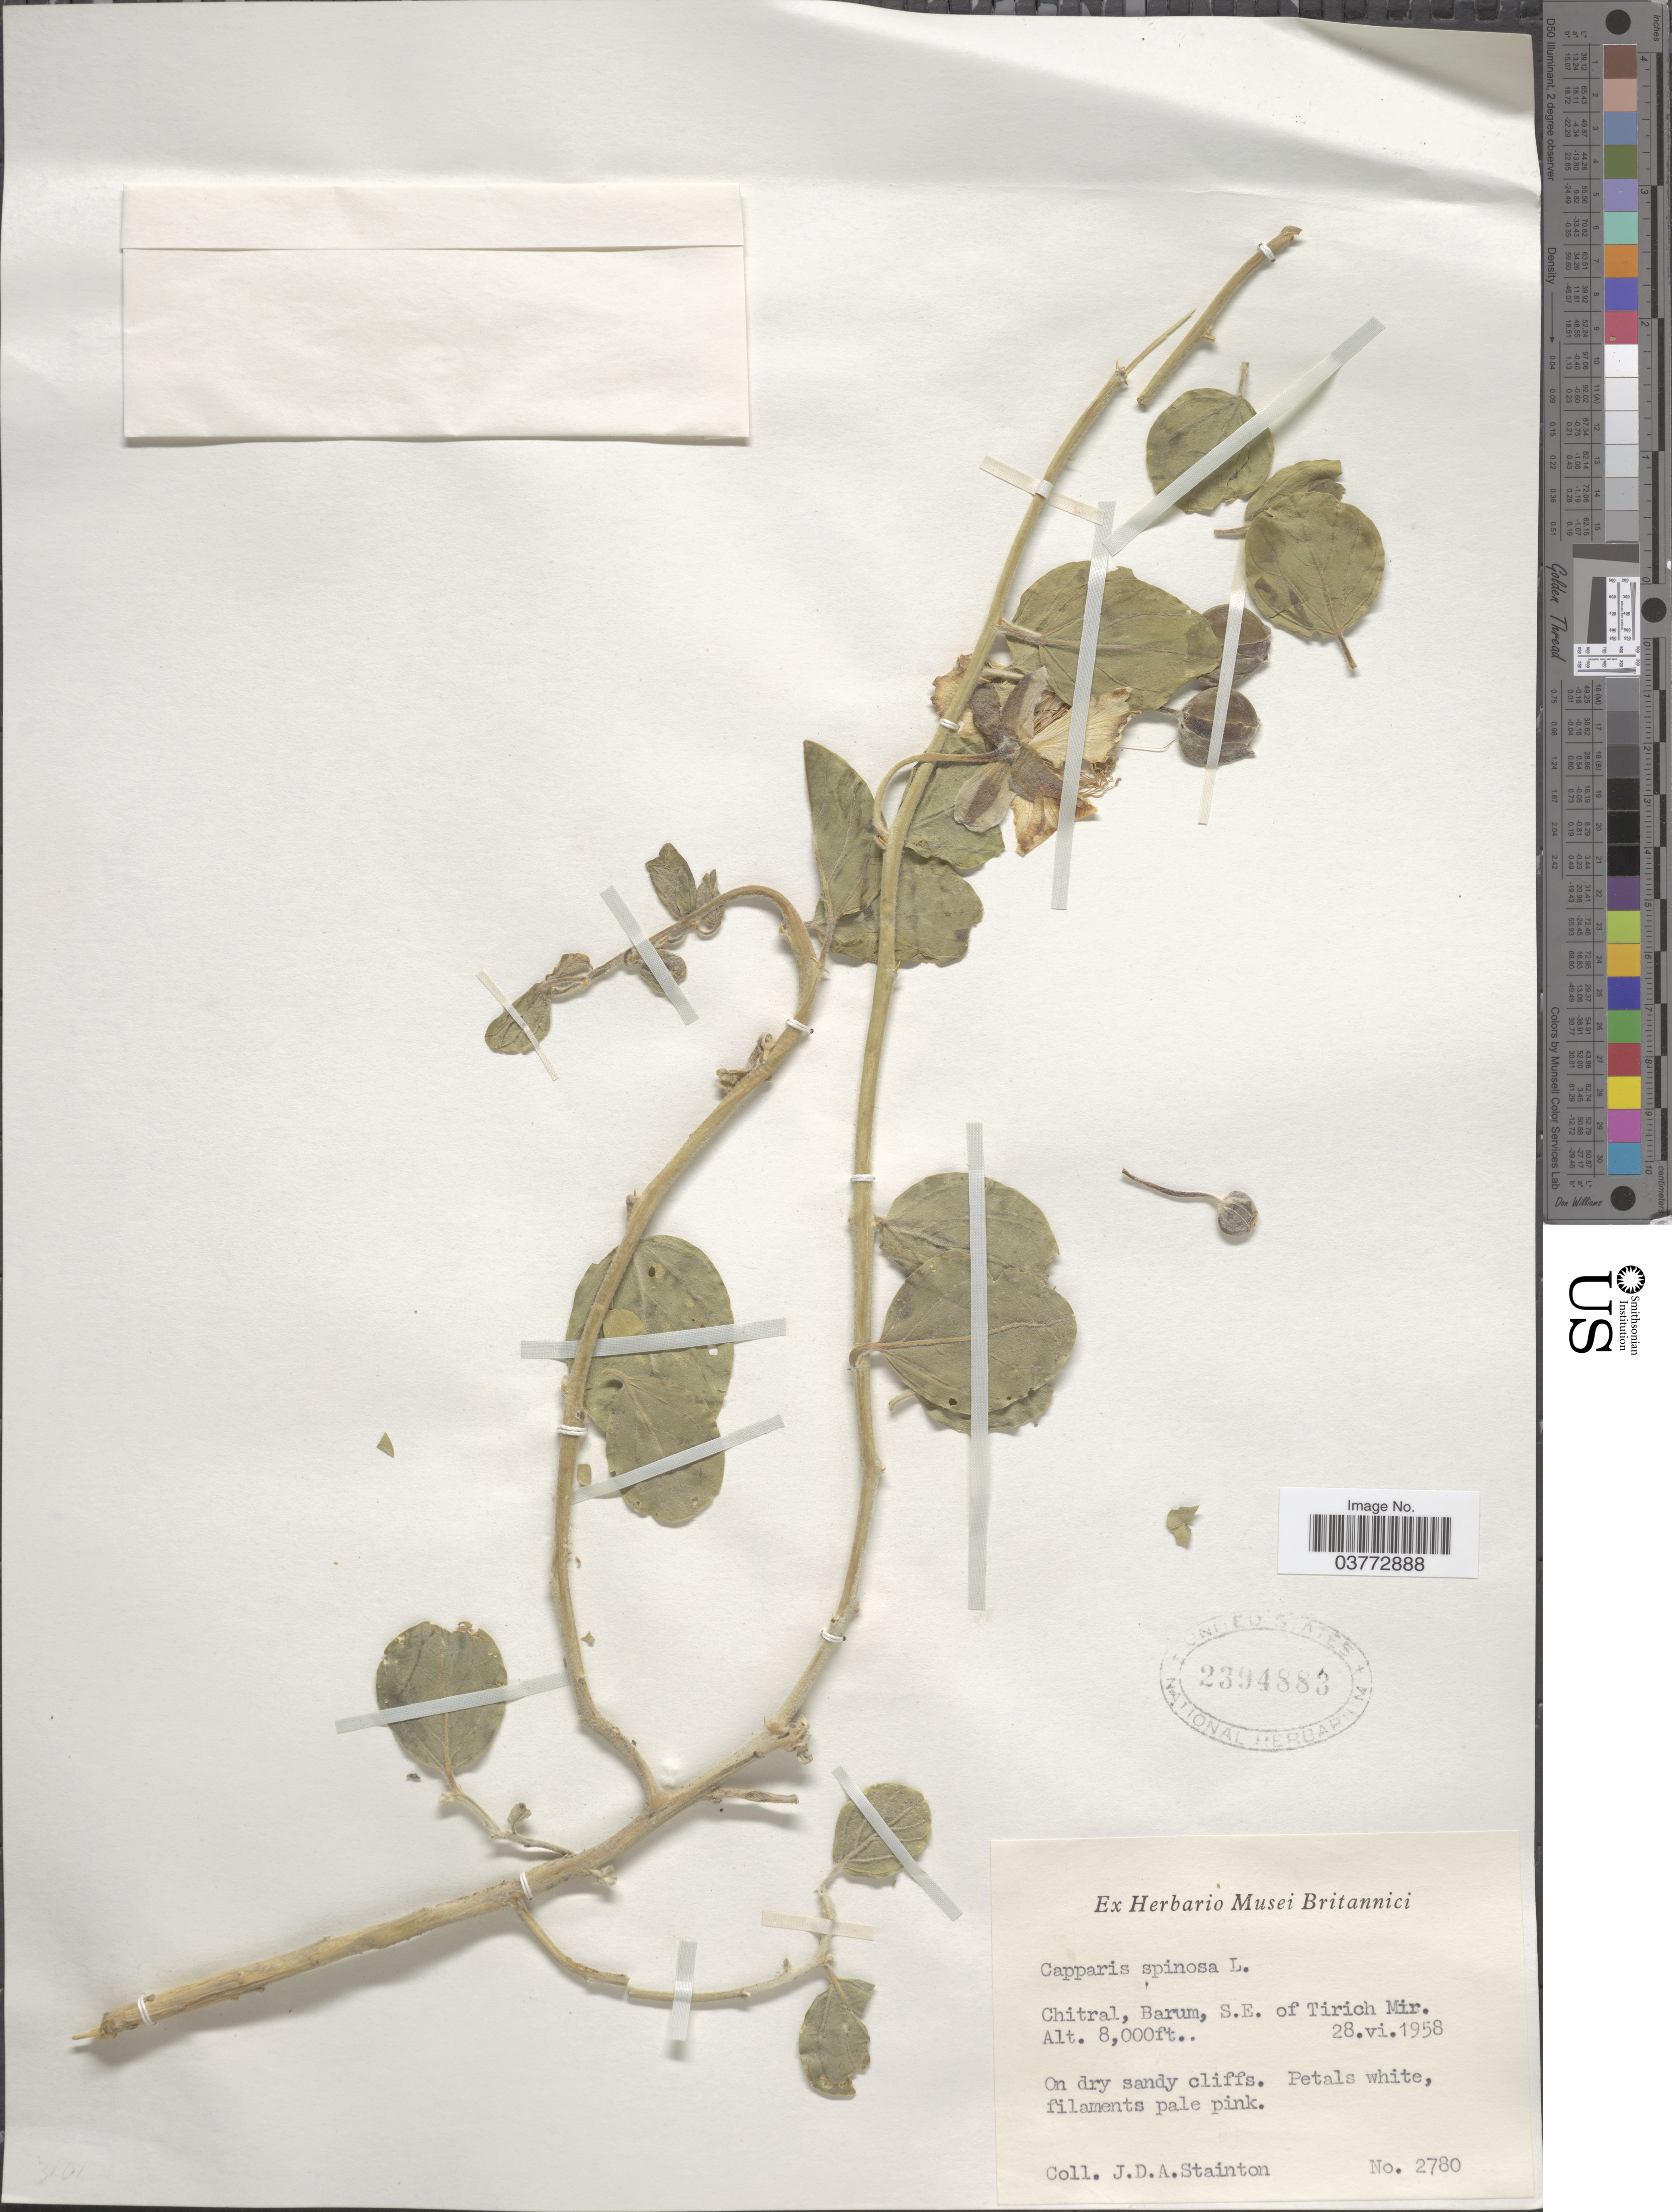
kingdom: Plantae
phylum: Tracheophyta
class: Magnoliopsida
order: Brassicales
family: Capparaceae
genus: Capparis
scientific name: Capparis sicula subsp. sicula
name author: Veill. ex Duhamel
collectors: J. Stainton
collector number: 2780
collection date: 1958-06-28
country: Pakistan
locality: Chitral, Barum, S.E. of Tirich Mir.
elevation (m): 2438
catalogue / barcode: US 2394883